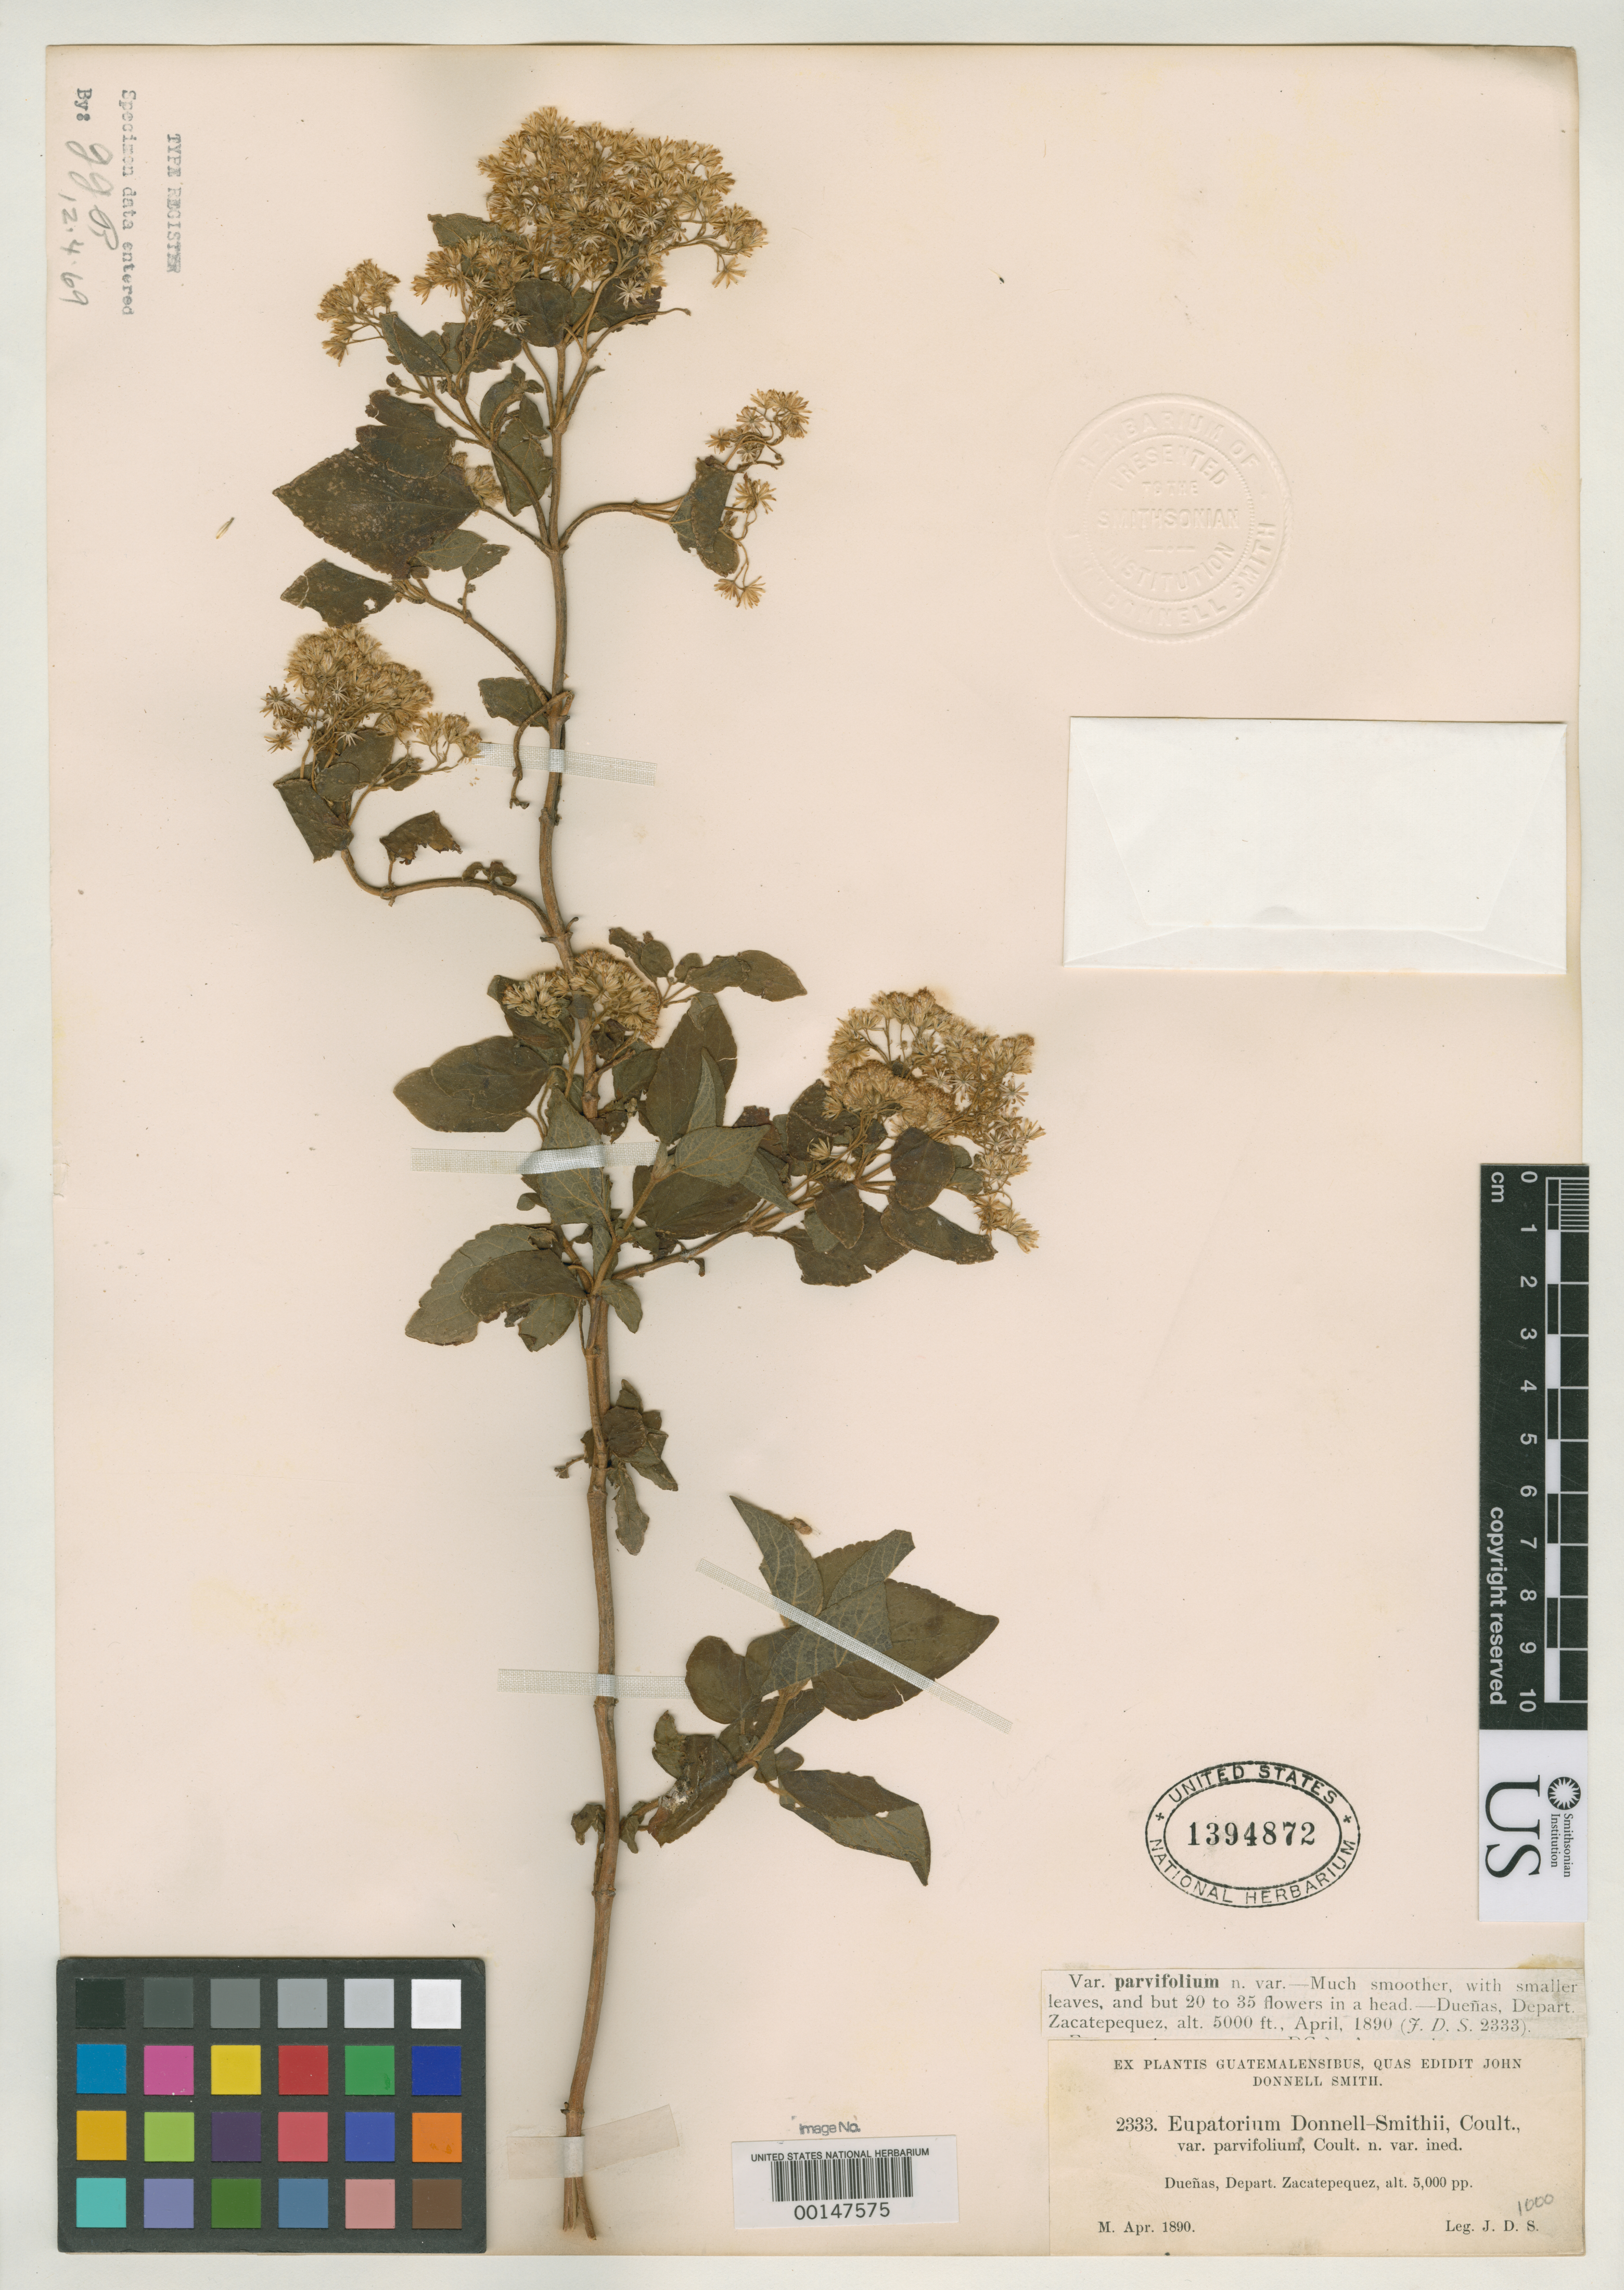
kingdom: Plantae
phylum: Tracheophyta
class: Magnoliopsida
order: Asterales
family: Asteraceae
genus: Eupatorium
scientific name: Eupatorium donnell-smithii var. parvifolium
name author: B.L. Rob.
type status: Type Material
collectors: J. Donnell Smith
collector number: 2333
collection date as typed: Apr 1890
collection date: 1890-04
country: Guatemala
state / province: Sacatepéquez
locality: Duenas.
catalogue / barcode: US 1394872